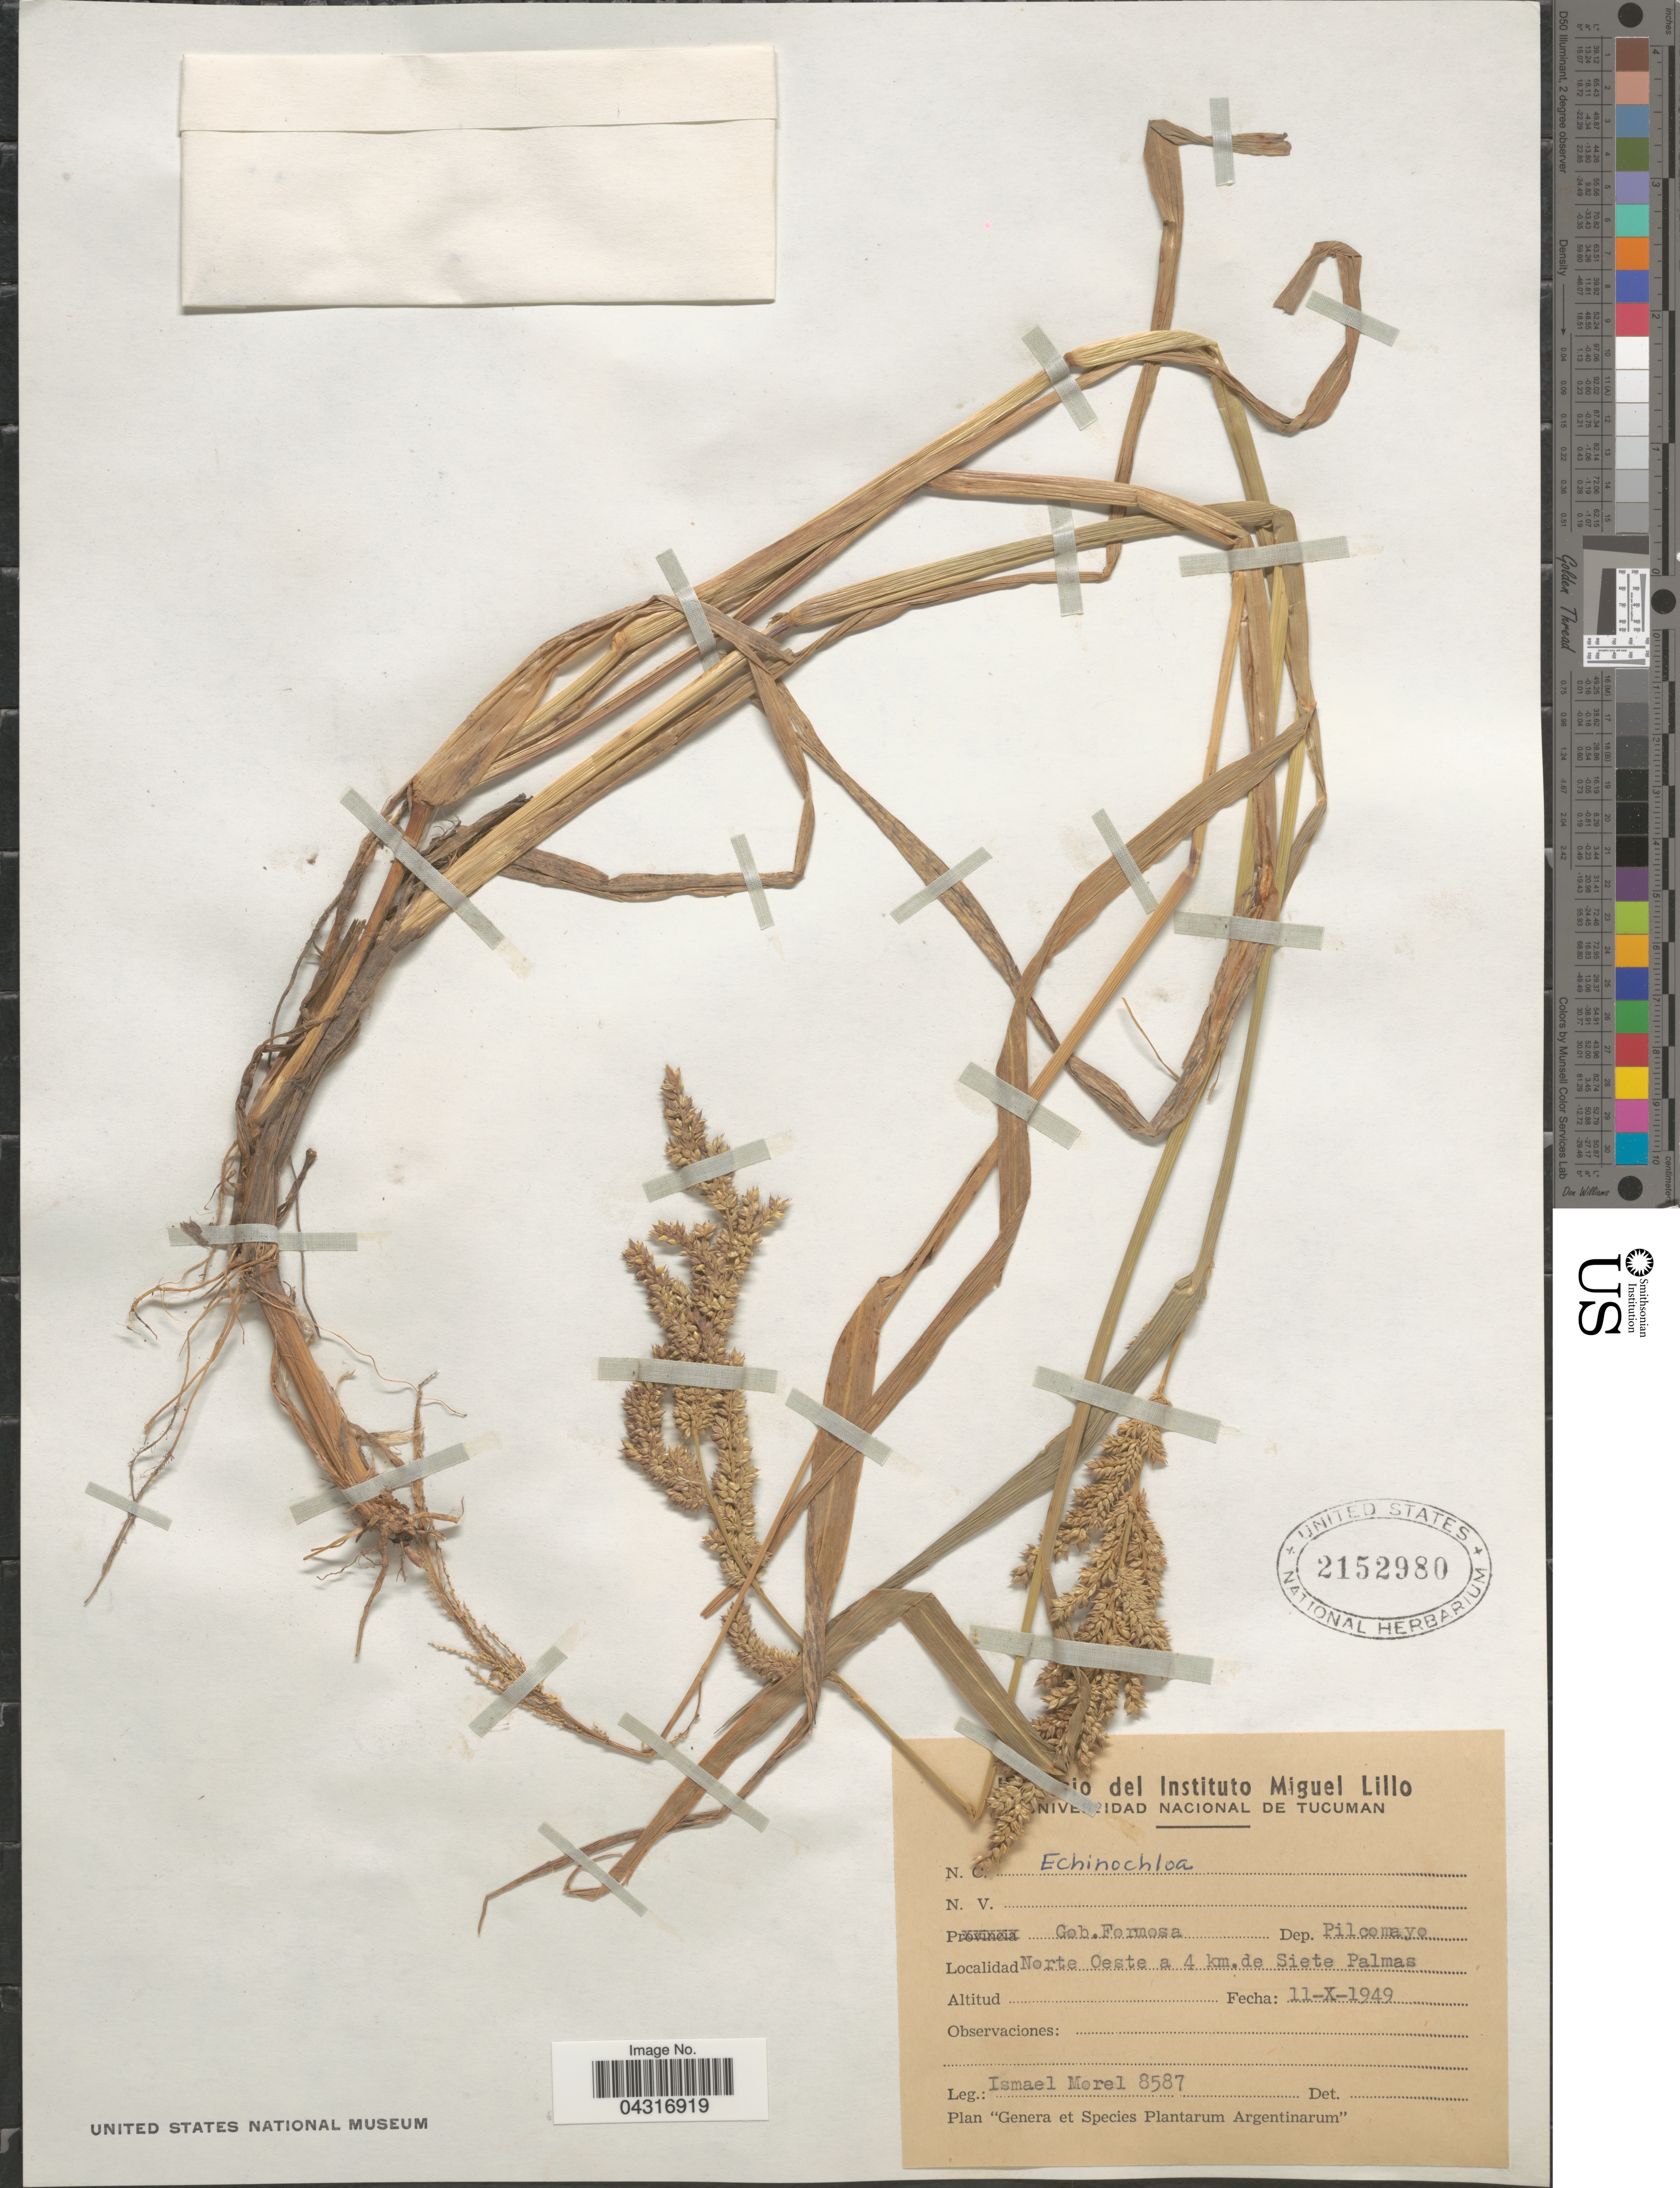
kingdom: Plantae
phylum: Tracheophyta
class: Liliopsida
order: Poales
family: Poaceae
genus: Echinochloa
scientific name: Echinochloa sp.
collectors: I. Morel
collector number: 8587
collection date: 1949-10-11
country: Argentina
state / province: Formosa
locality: Gob. Formosa. Dep. Pilcomayo. Norte Oeste a 4 km. de Siete Palmas.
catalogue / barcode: US 2152980